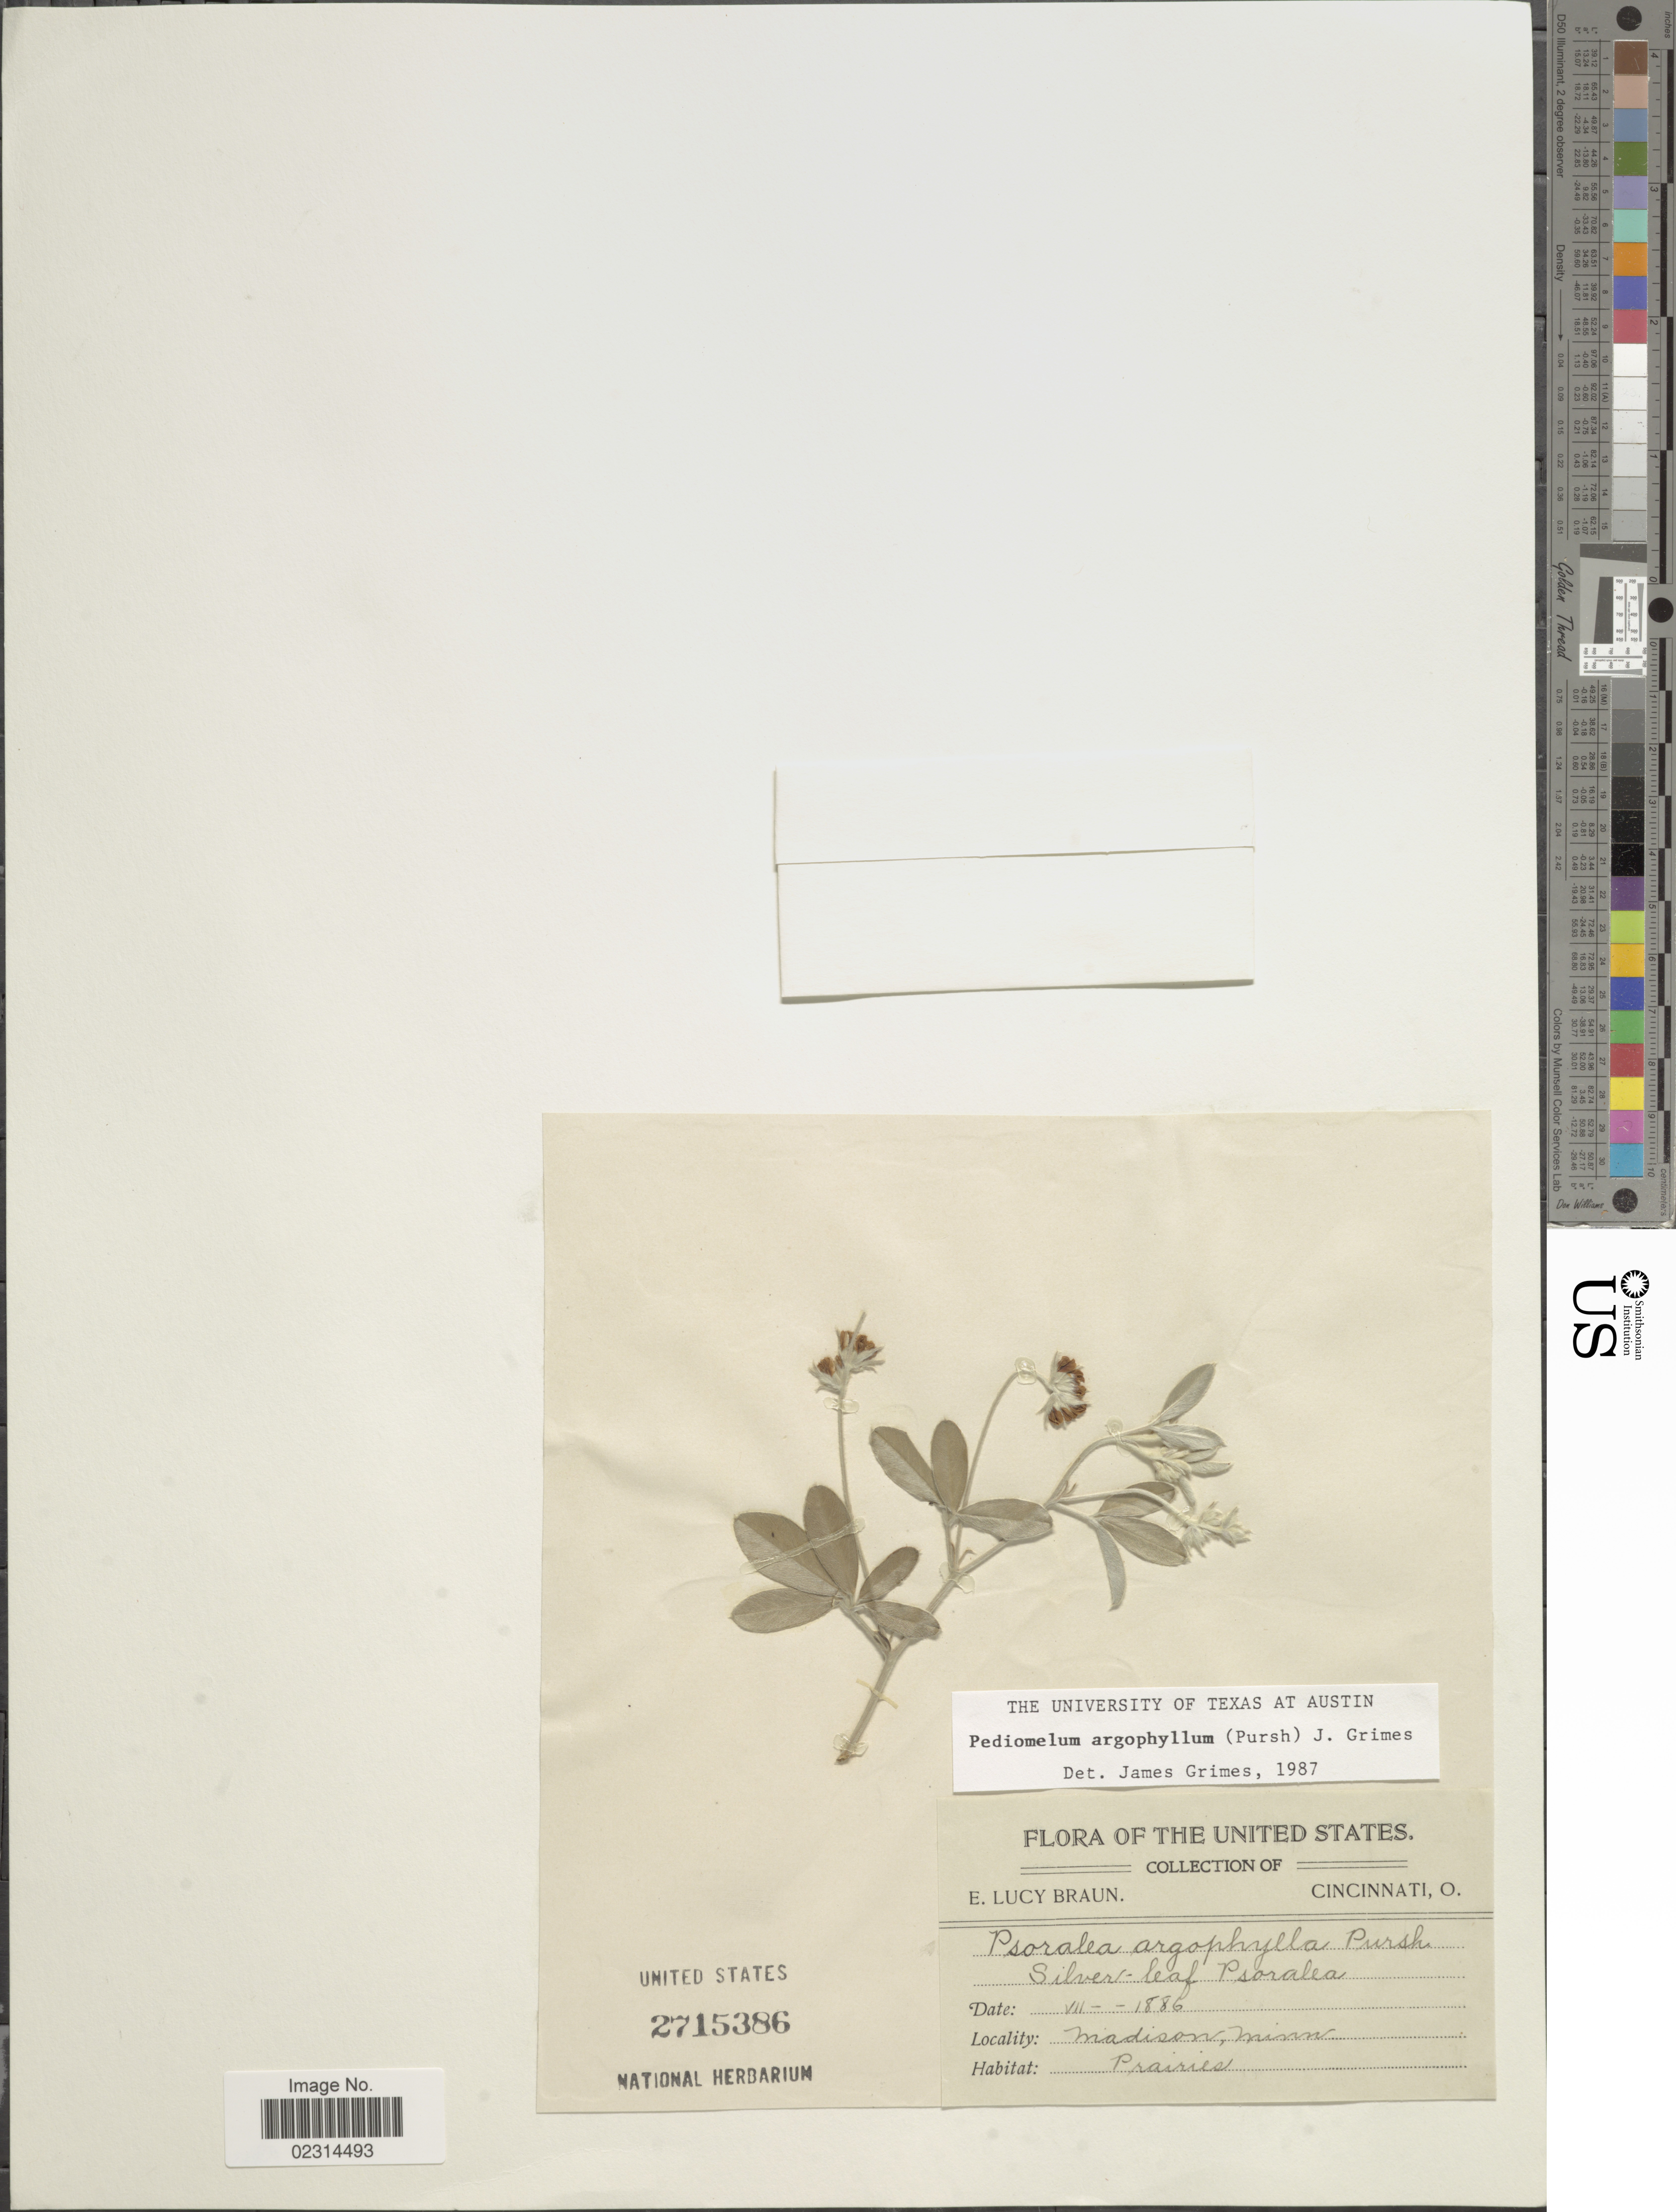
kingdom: Plantae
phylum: Tracheophyta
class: Magnoliopsida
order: Fabales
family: Fabaceae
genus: Pediomelum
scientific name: Pediomelum argophyllum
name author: (Pursh) J.W. Grimes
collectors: E. L. Braun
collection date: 1886-07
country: United States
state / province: Minnesota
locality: Madison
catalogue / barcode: US 2715386